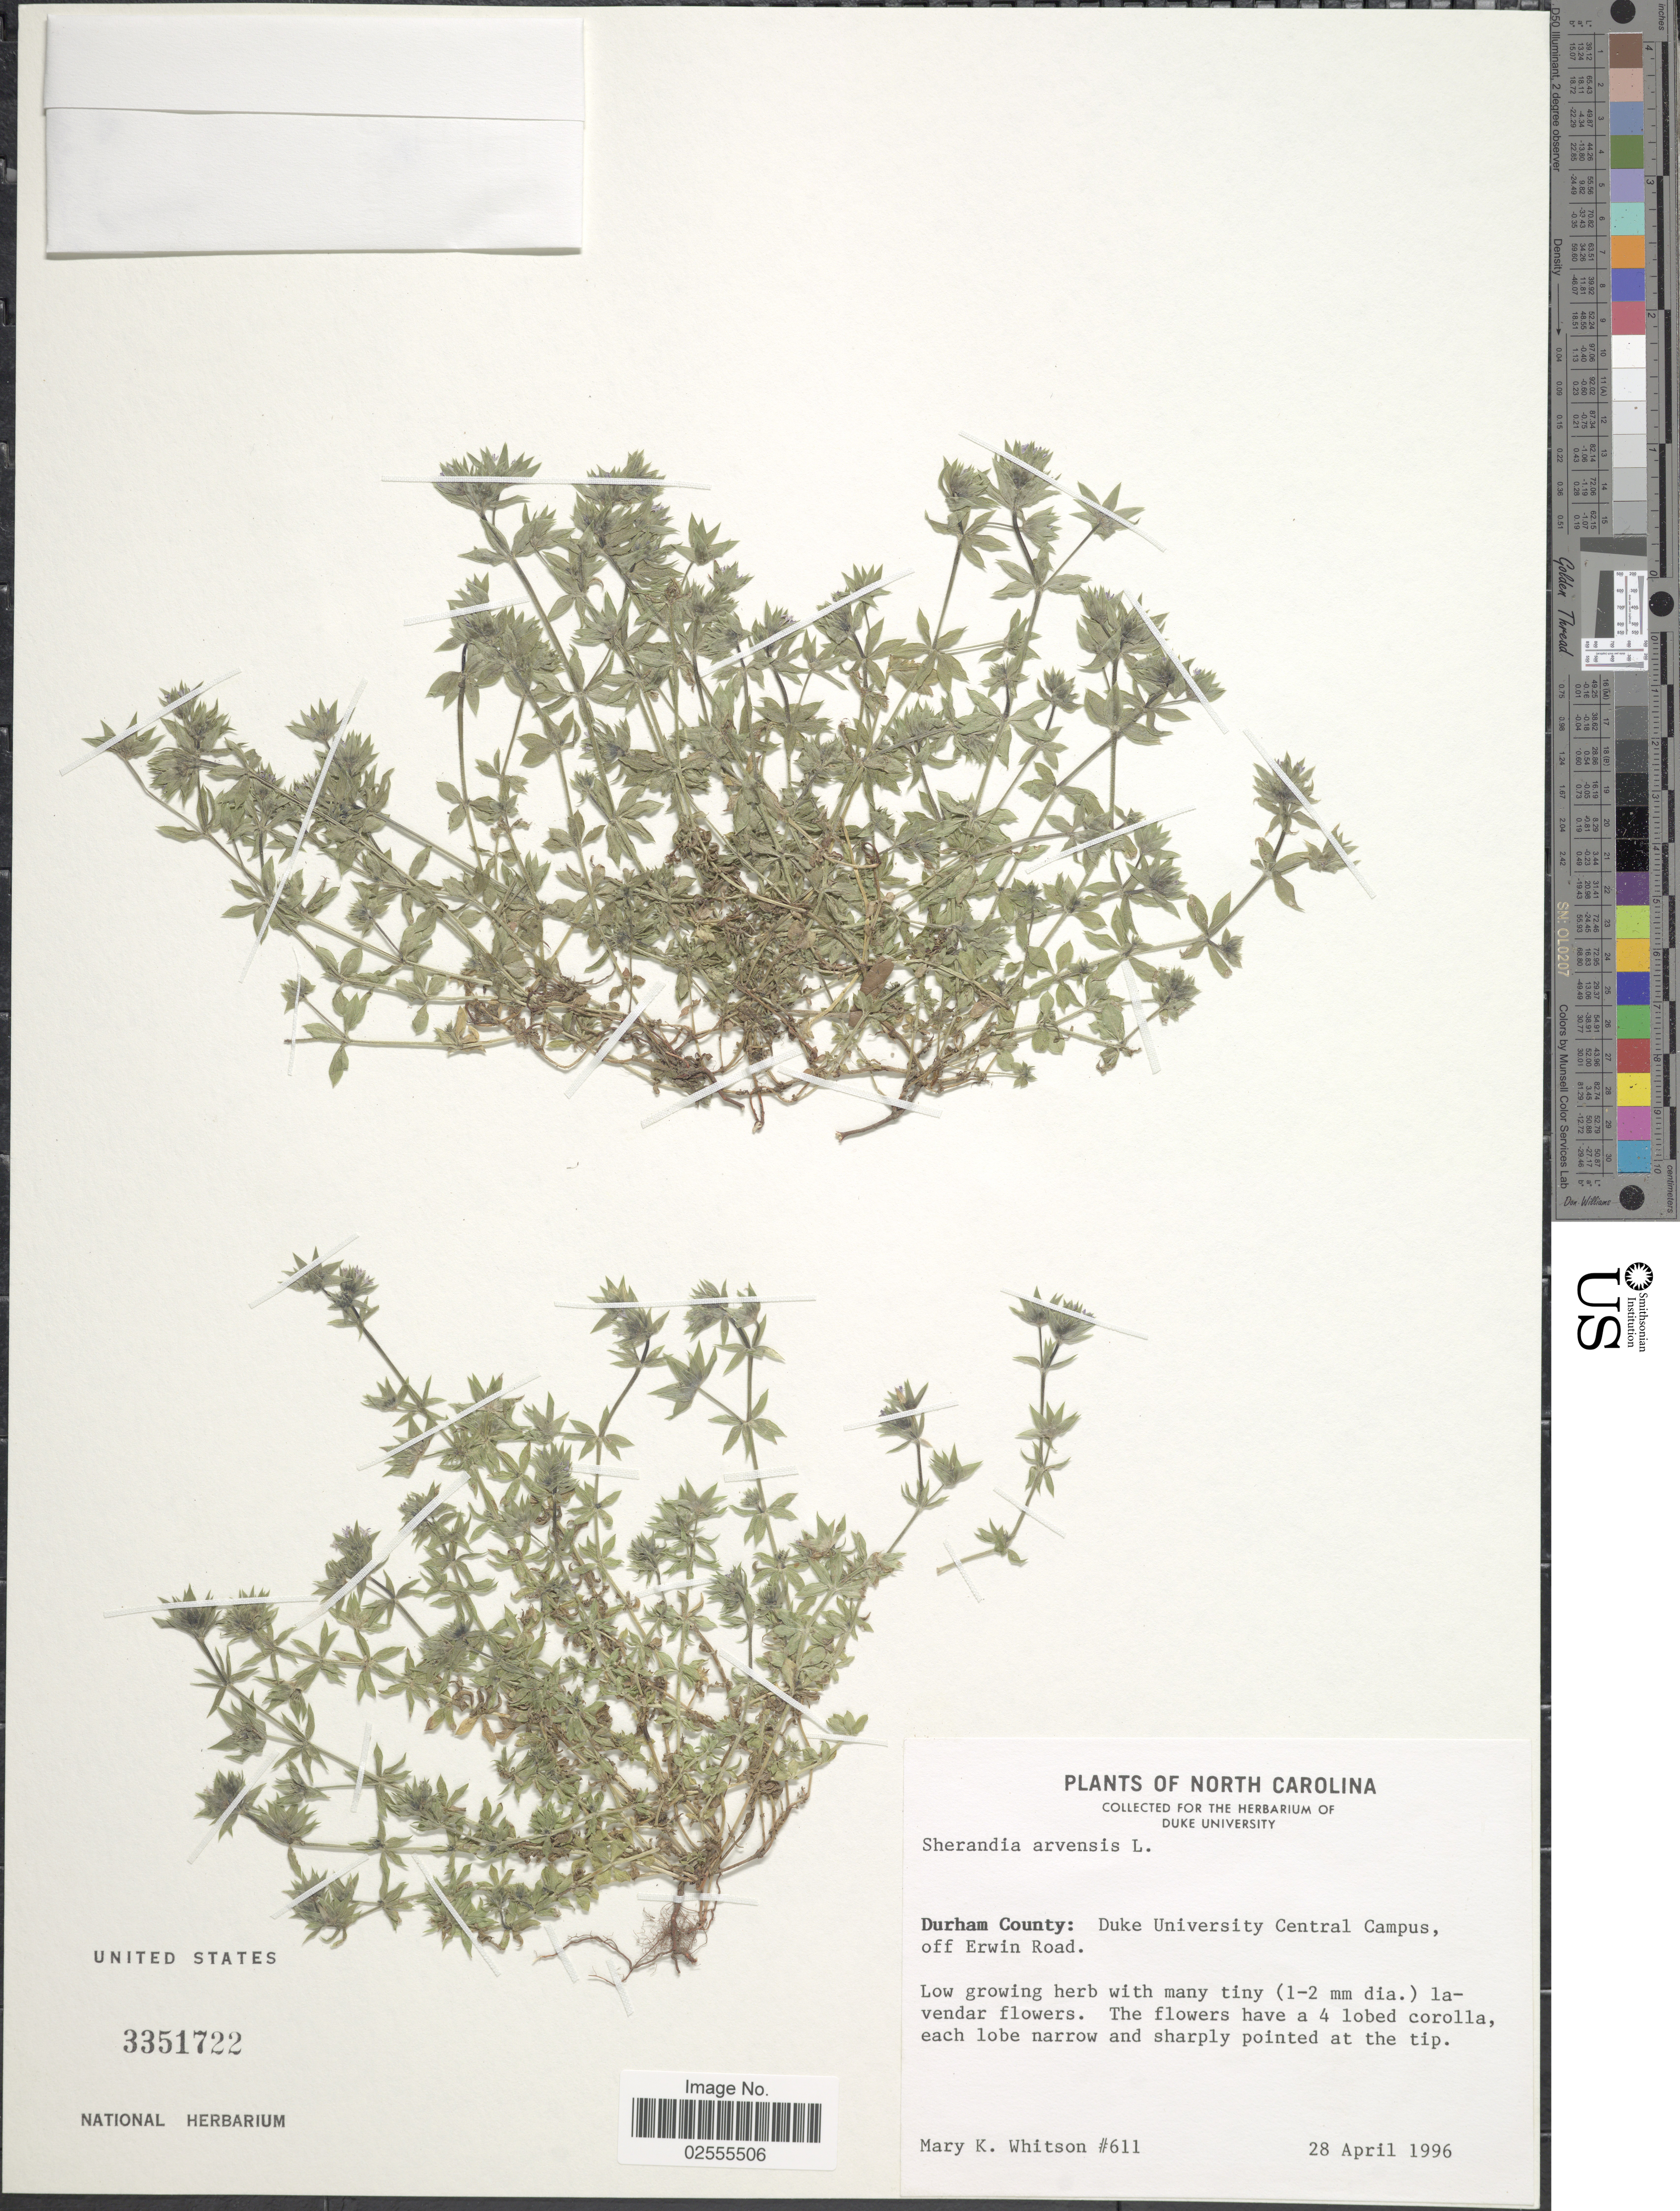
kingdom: Plantae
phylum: Tracheophyta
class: Magnoliopsida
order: Gentianales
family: Rubiaceae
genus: Sherardia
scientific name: Sherardia arvensis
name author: L.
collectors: M. Whitson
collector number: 611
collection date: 1996-04-28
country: United States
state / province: North Carolina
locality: Durham County: Duke University Central Campus, off Erwin Road.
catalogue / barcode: US 3351722